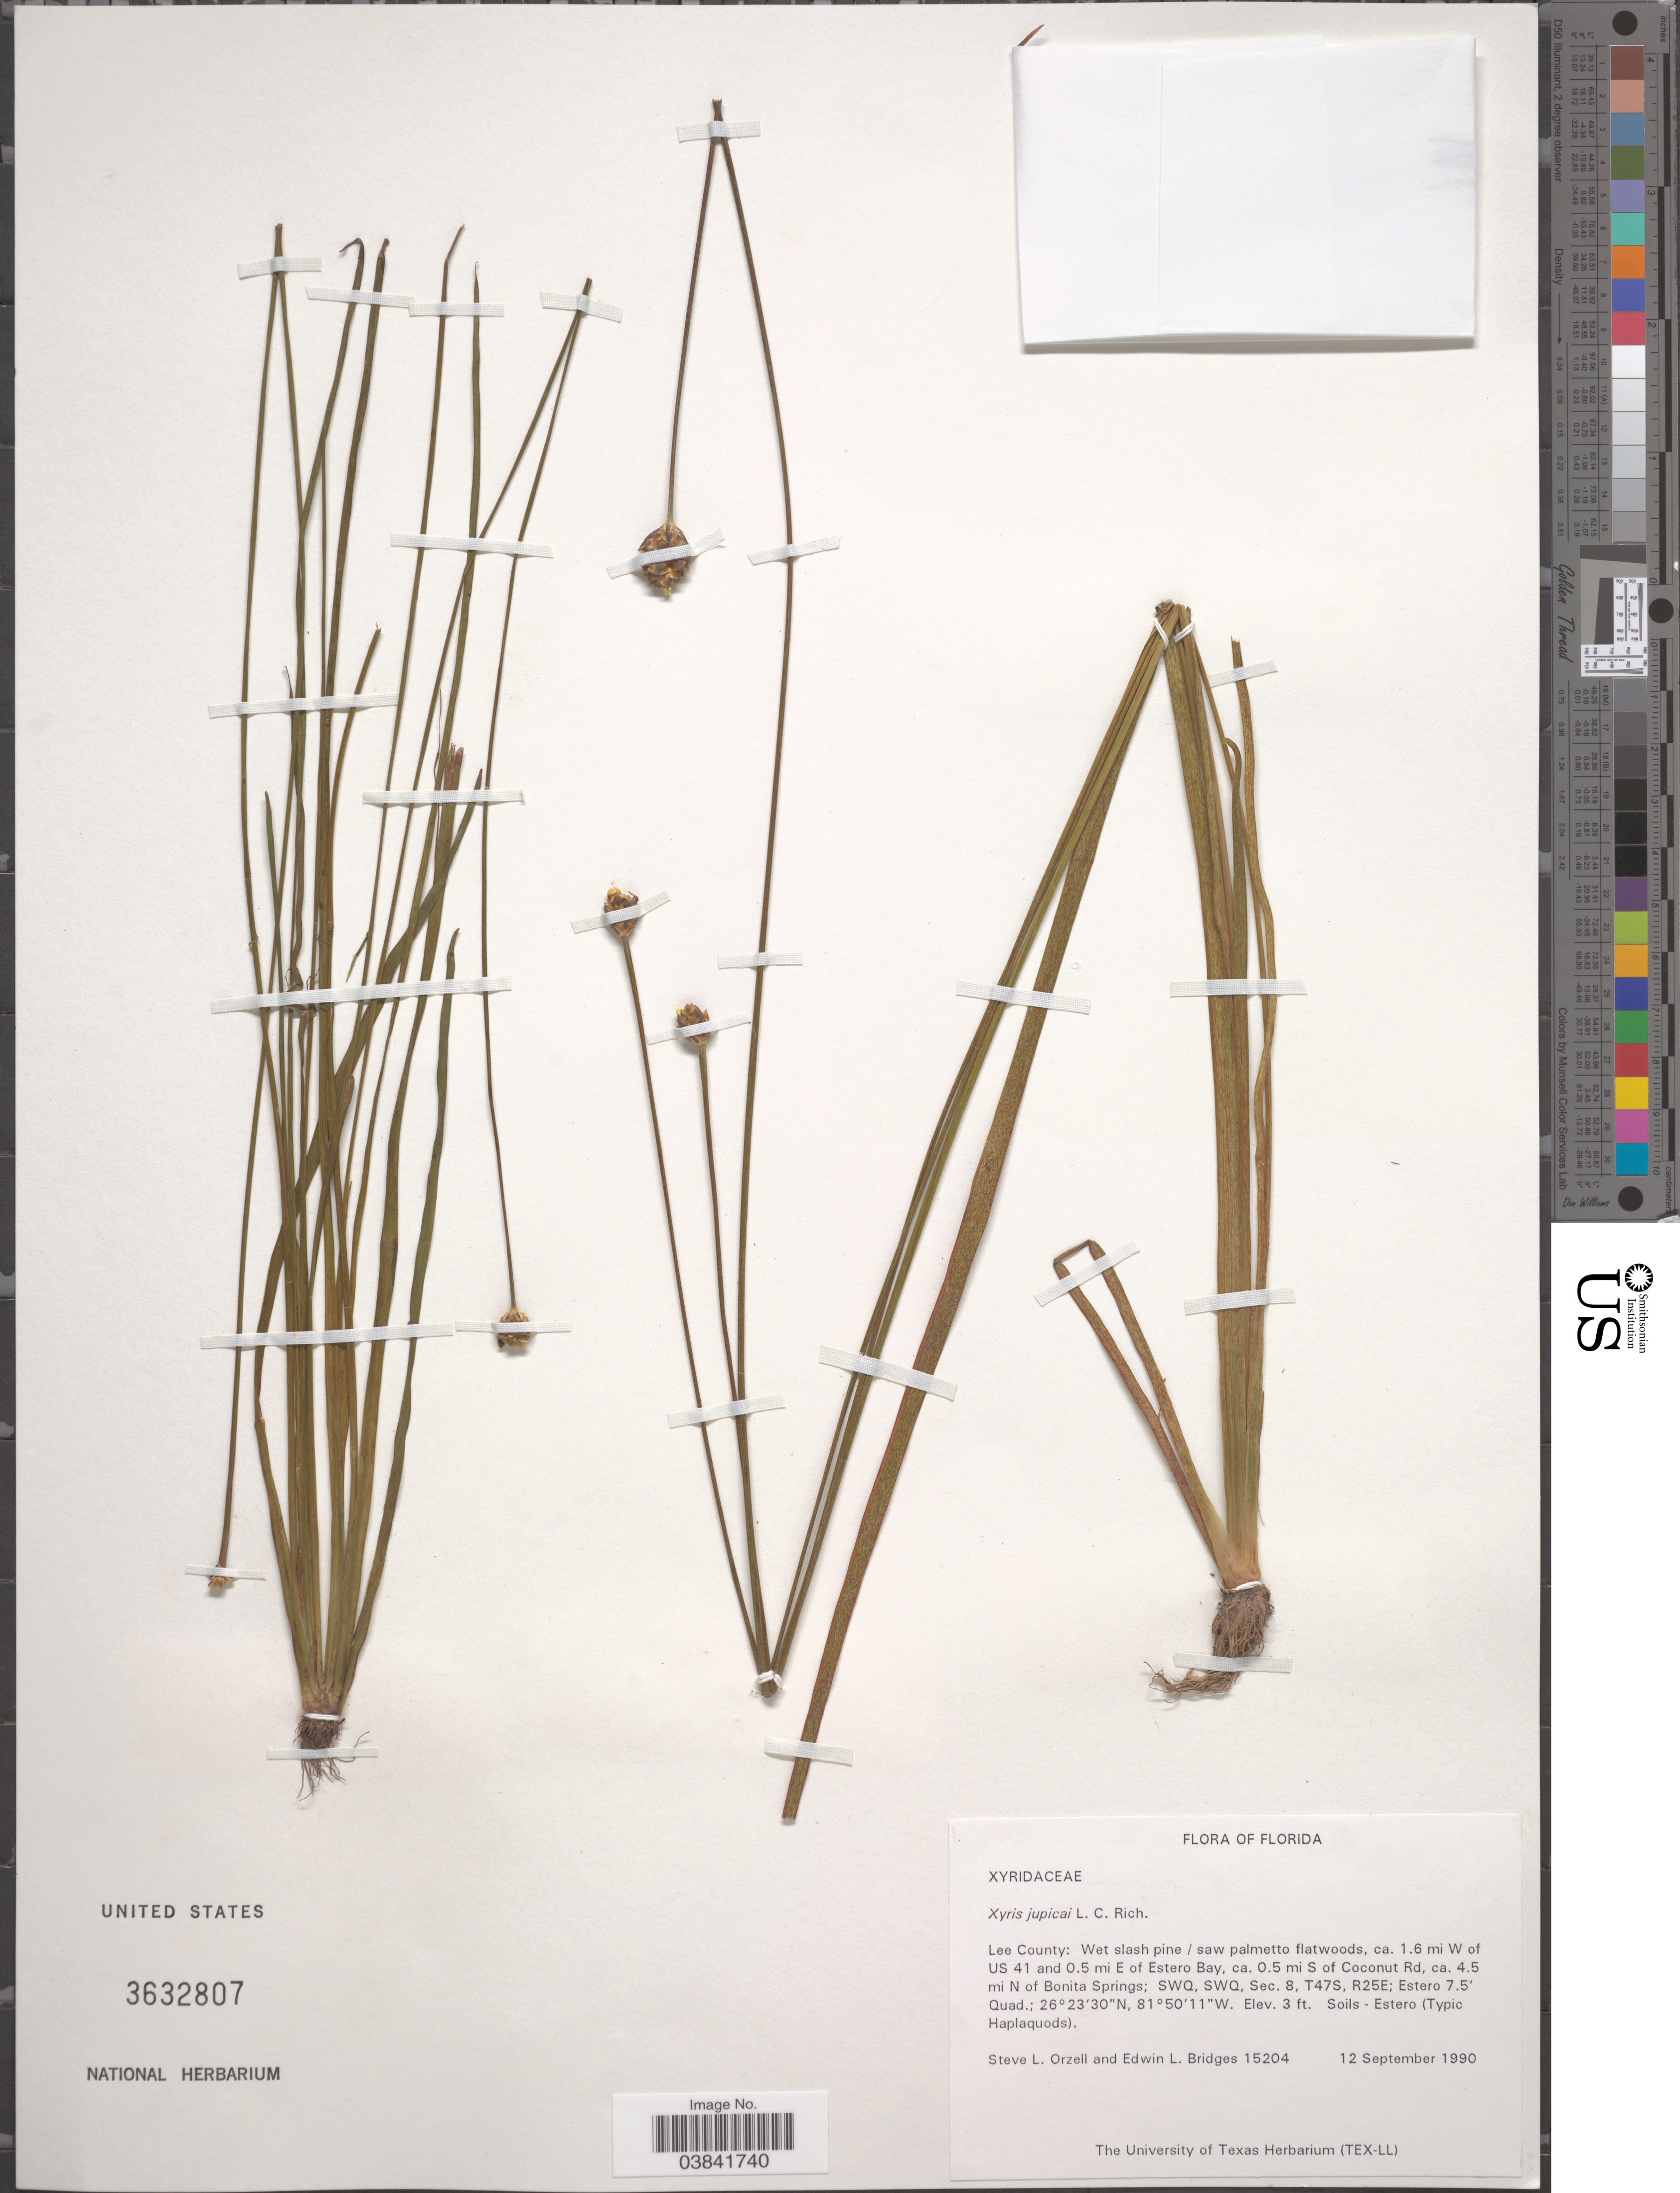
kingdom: Plantae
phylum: Tracheophyta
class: Liliopsida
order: Poales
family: Xyridaceae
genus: Xyris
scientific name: Xyris jupicai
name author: Rich.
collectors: S. Orzell & E. Bridges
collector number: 15204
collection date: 1990-09-12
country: United States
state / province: Florida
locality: Lee County: ca. 1.6 mi W of US 41 and 0.5 mi E of Estero Bay, ca. 0.5 mi S of Coconut Rd, ca. 4.5 mi N of Bonita Springs; SWQ, SWQ, Sec. 8, T47S, R25E; Estero 7.5' Quad.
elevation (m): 1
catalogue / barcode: US 3632807